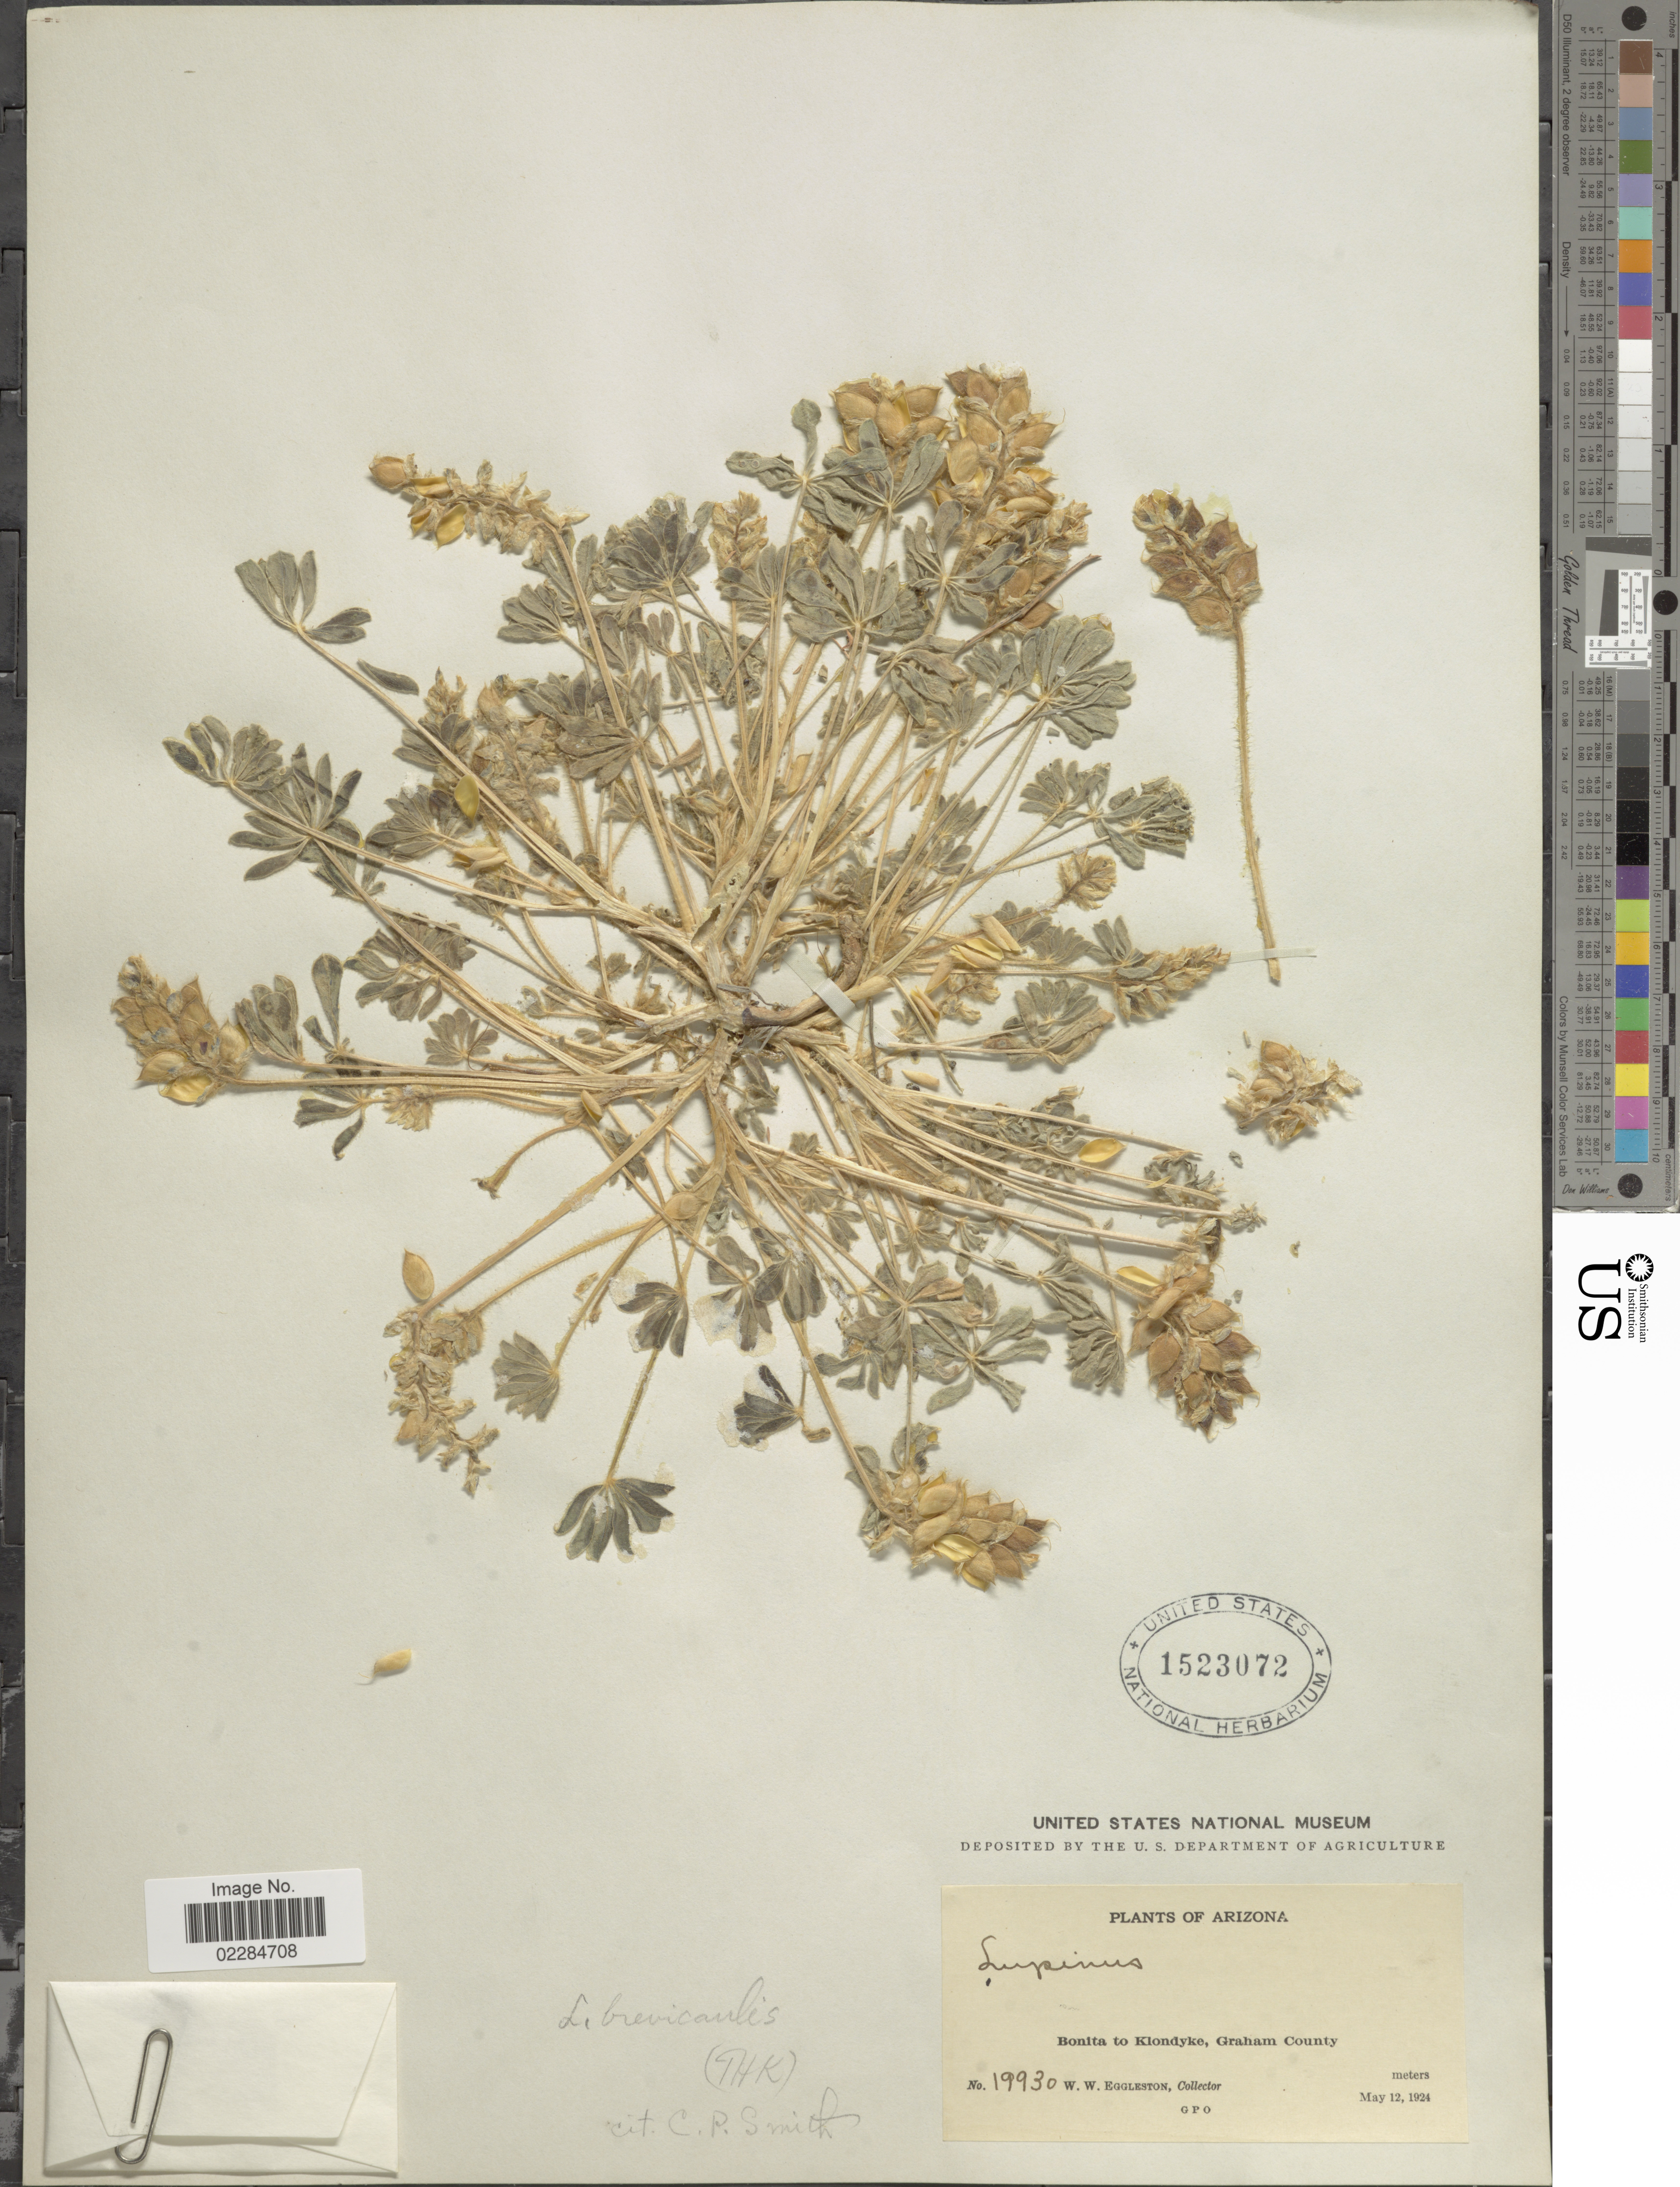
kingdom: Plantae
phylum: Tracheophyta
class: Magnoliopsida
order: Fabales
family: Fabaceae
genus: Lupinus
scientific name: Lupinus brevicaulis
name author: S. Watson in C. King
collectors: W. W. Eggleston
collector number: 19930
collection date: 1924-05-12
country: United States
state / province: Arizona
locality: Bonita to Klondyke, Graham County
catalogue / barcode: US 1523072